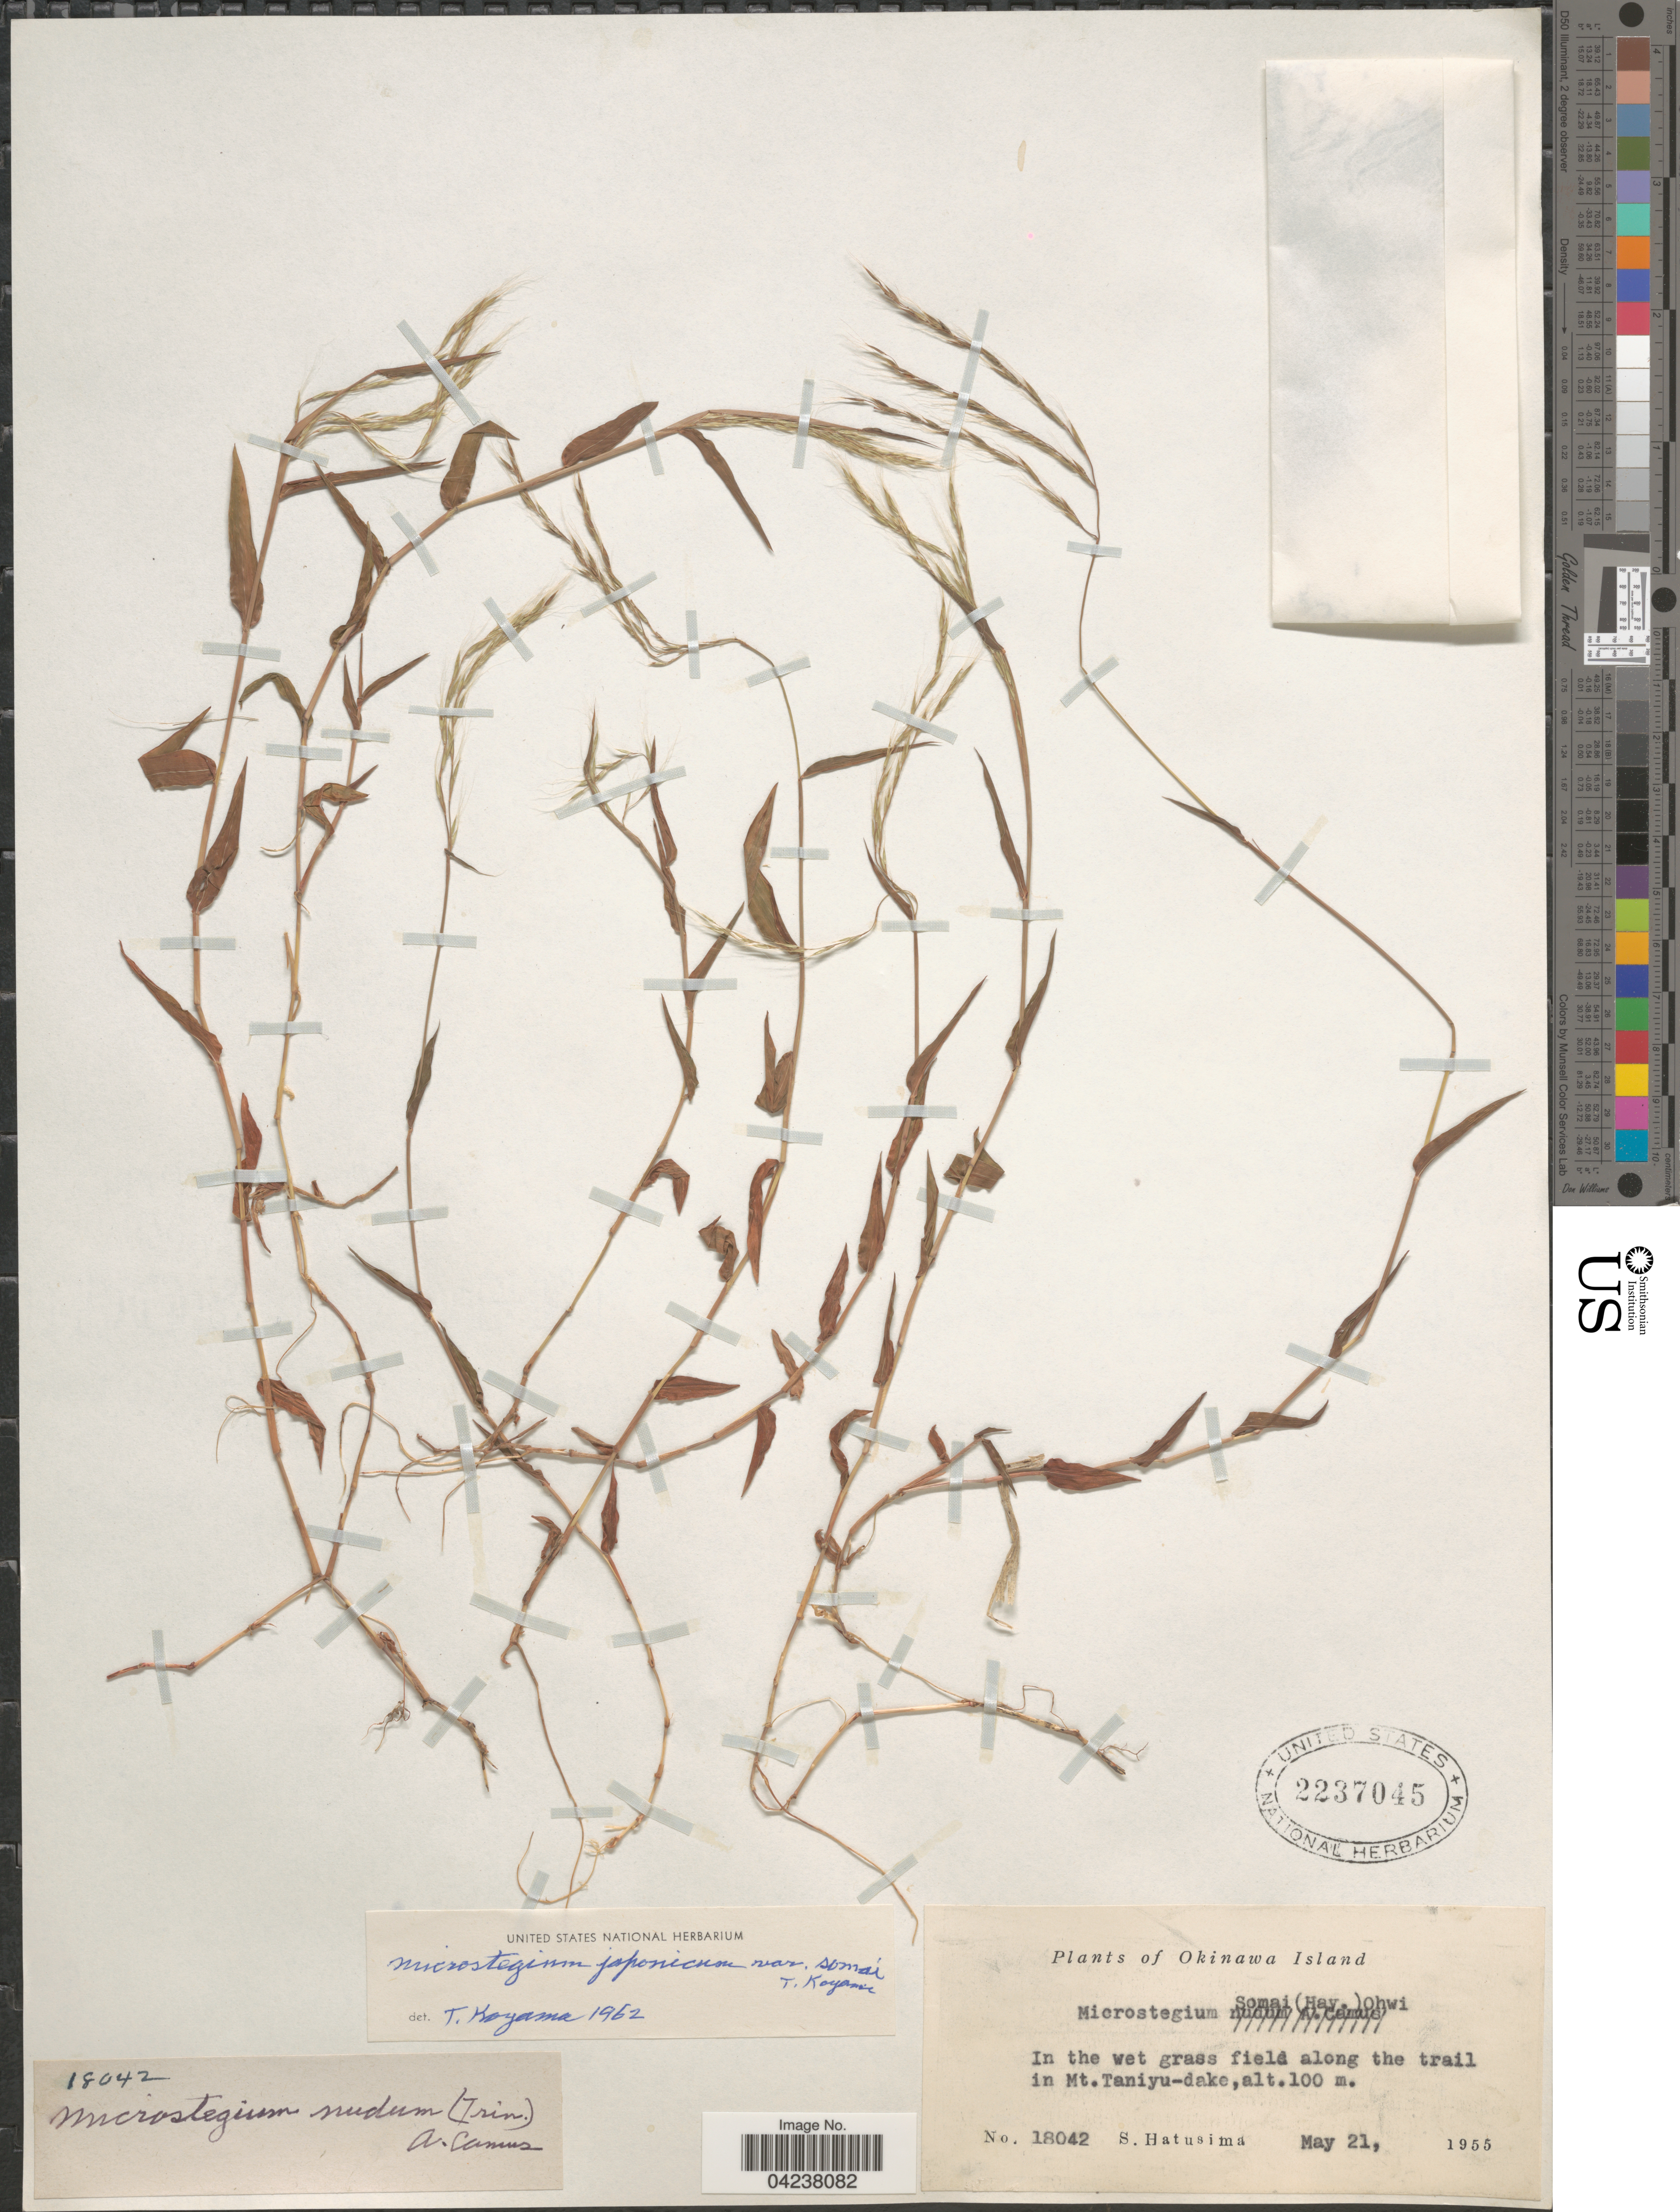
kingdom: Plantae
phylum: Tracheophyta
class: Liliopsida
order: Poales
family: Poaceae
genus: Microstegium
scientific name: Microstegium somae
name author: (Hayata) Ohwi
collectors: S. Hatusima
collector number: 18042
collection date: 1955-05-21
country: Japan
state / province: Okinawa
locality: Okinawa Island. In the wet grass field along the trail in Mt. Taniyu-dake.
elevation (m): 100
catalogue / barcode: US 2237045